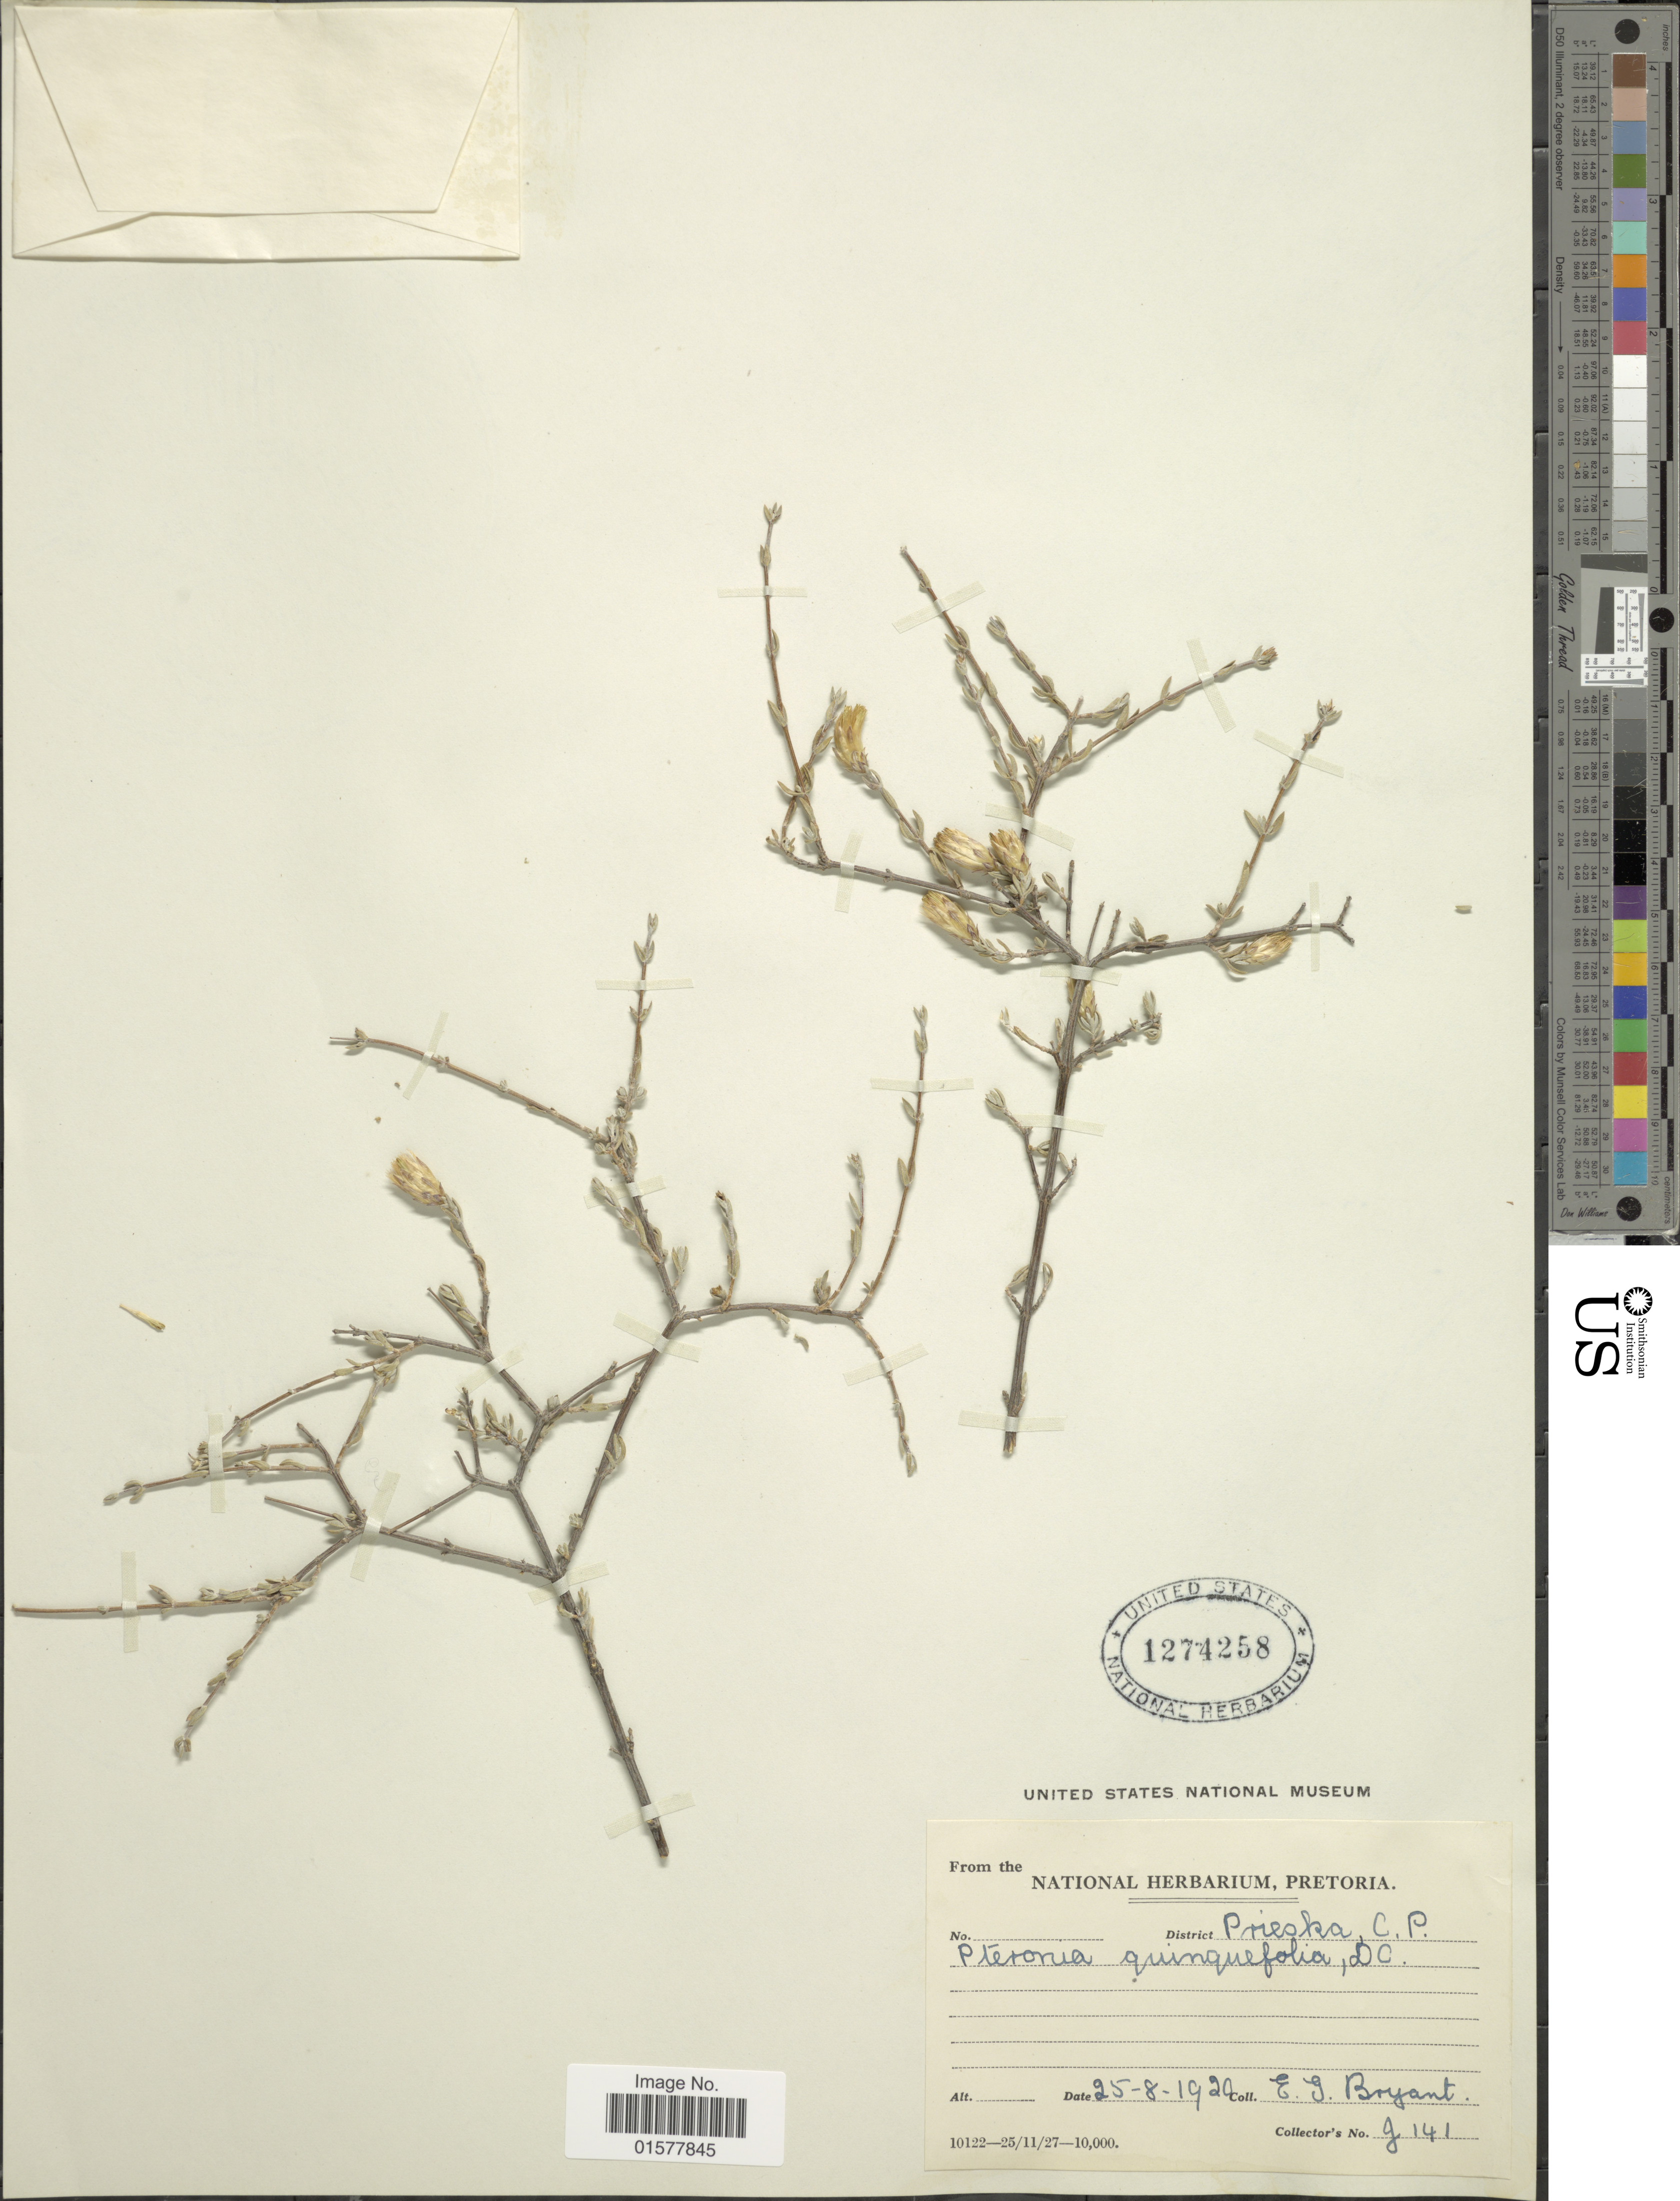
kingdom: Plantae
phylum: Tracheophyta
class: Magnoliopsida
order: Asterales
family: Asteraceae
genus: Pteronia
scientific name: Pteronia quadrifaria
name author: Dinter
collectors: E. Bryant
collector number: J141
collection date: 1920-08-25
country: South Africa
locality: Pretoria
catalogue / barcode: US 1274258